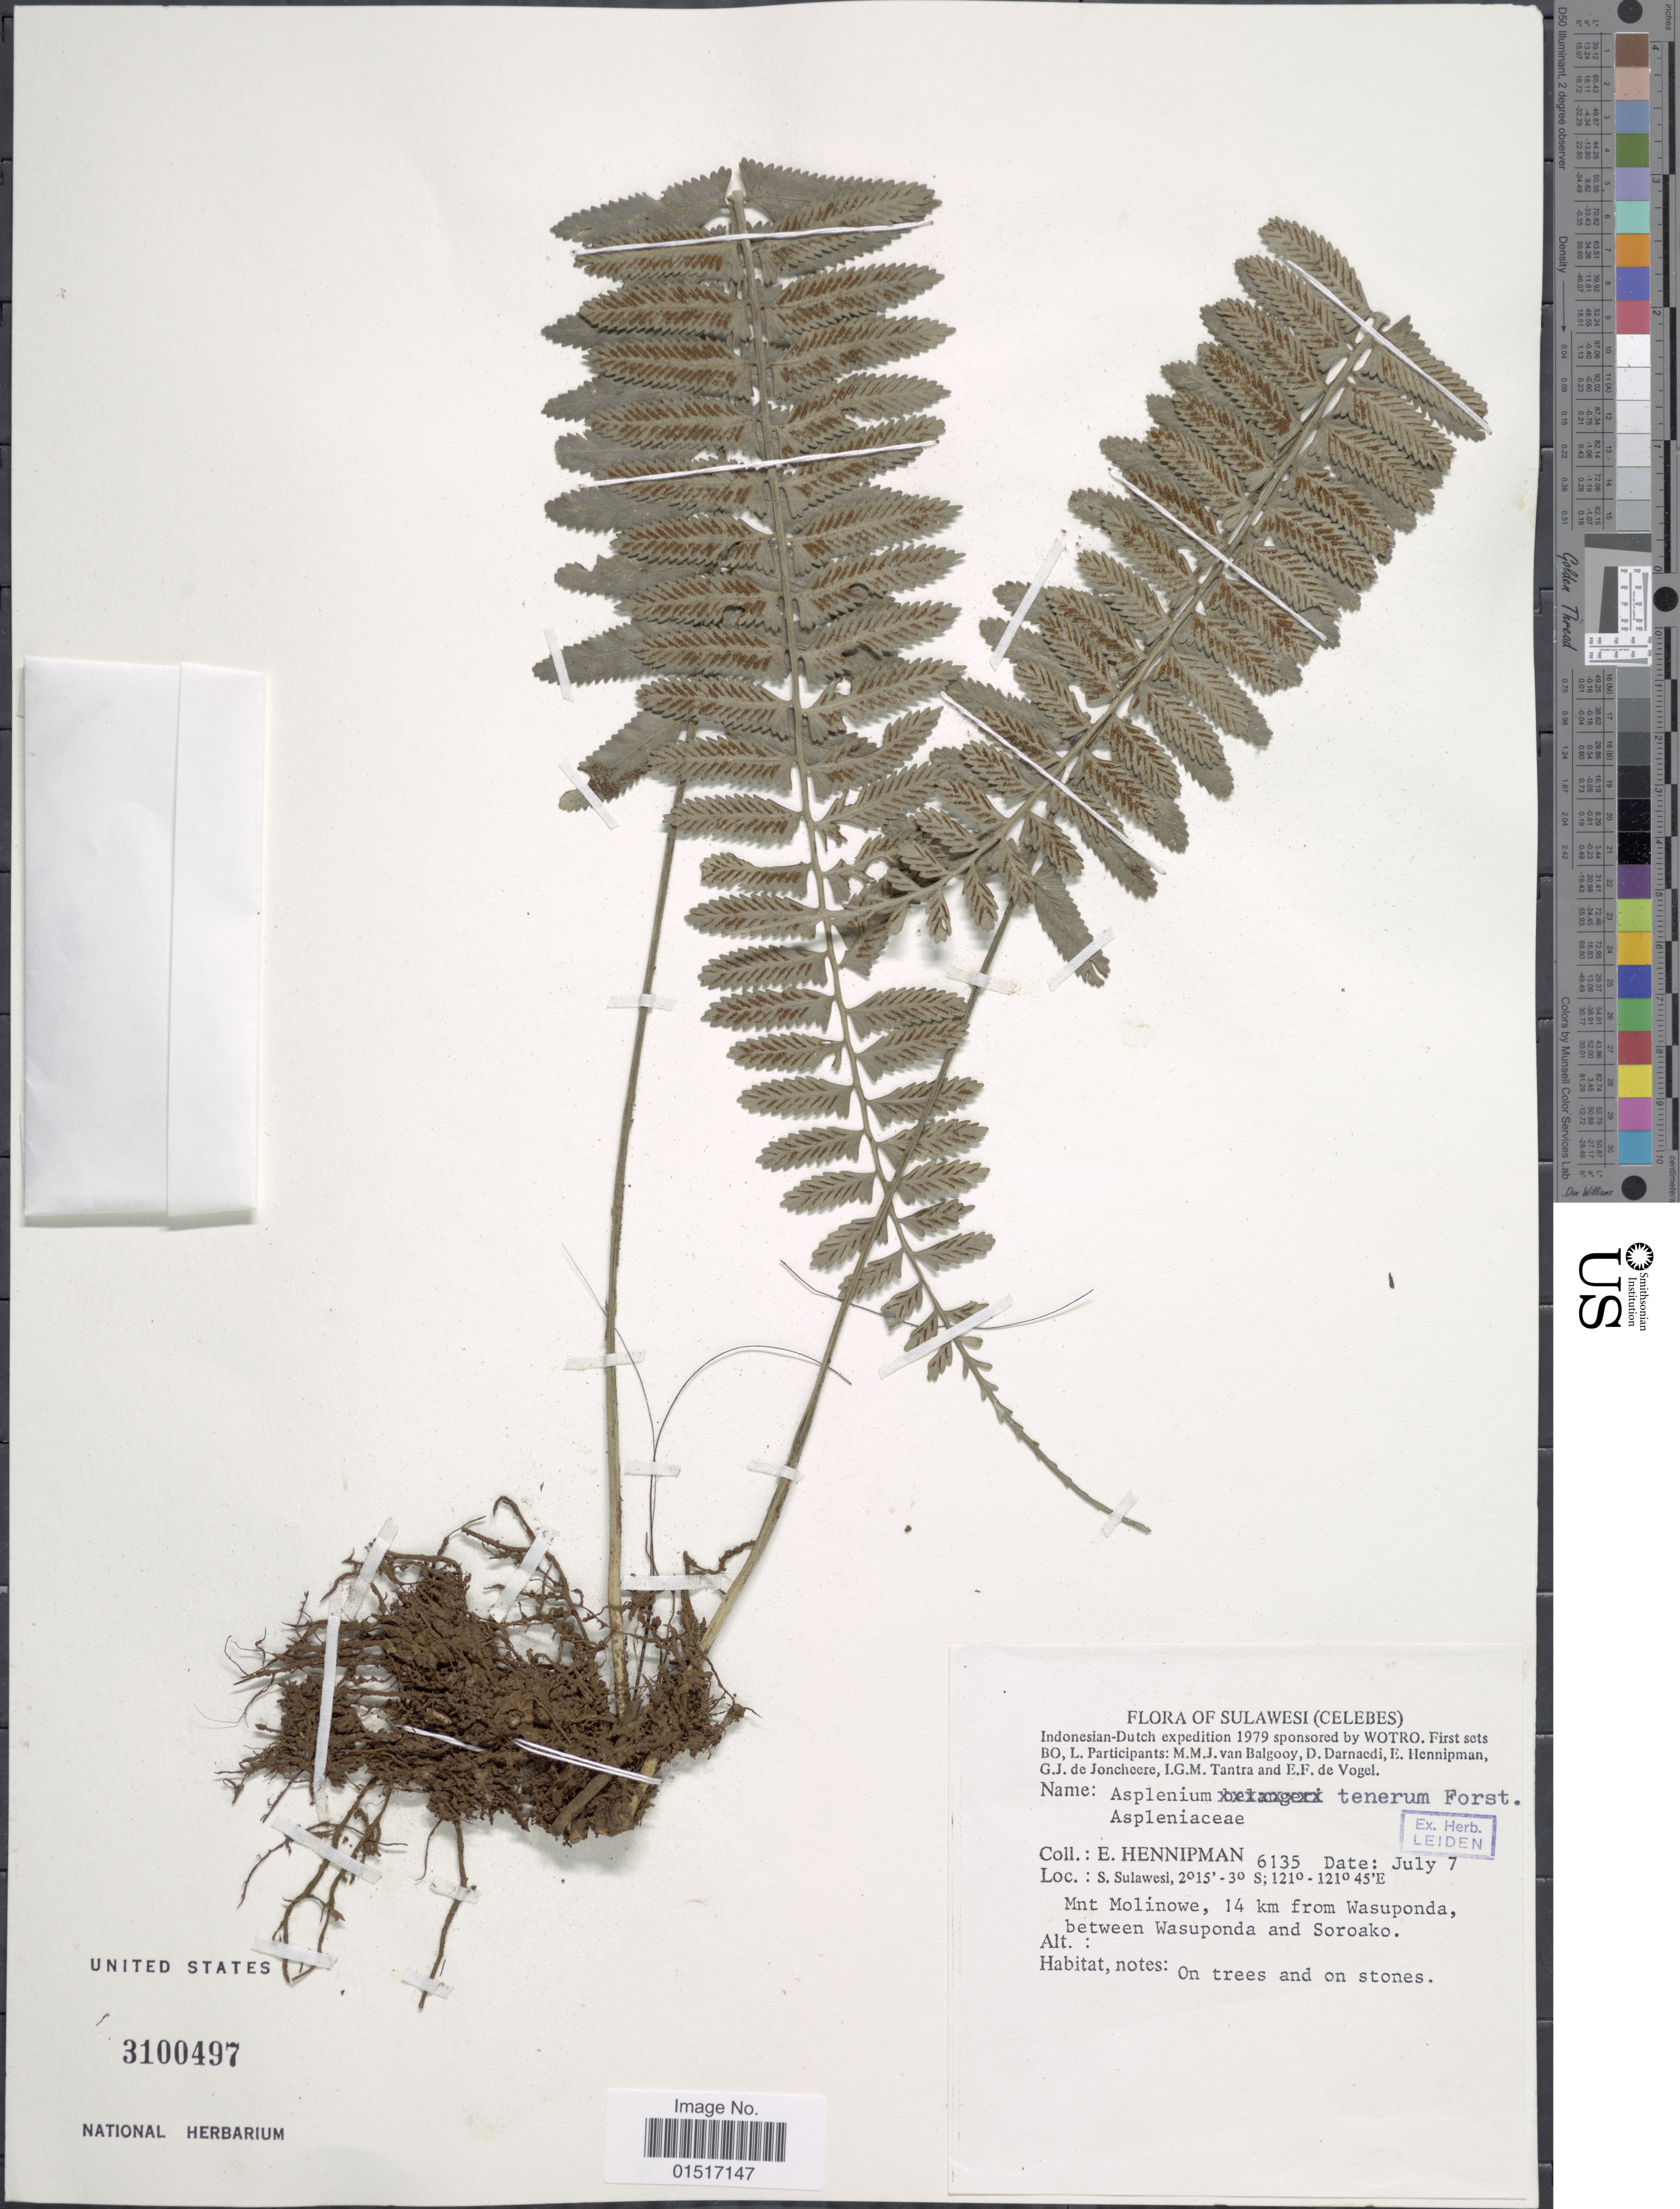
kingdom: Plantae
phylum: Tracheophyta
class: Polypodiopsida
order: Polypodiales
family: Aspleniaceae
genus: Asplenium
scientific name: Asplenium tenerum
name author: G. Forst.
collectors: E. Hennipman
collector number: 6135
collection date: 1979-07-07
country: Indonesia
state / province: Sulawesi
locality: Sulawesi (Celebes). S. Sulawesi, Mnt Molinowe, 14 km from Wasuponda, between Wasuponda and Soroako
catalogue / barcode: US 3100497